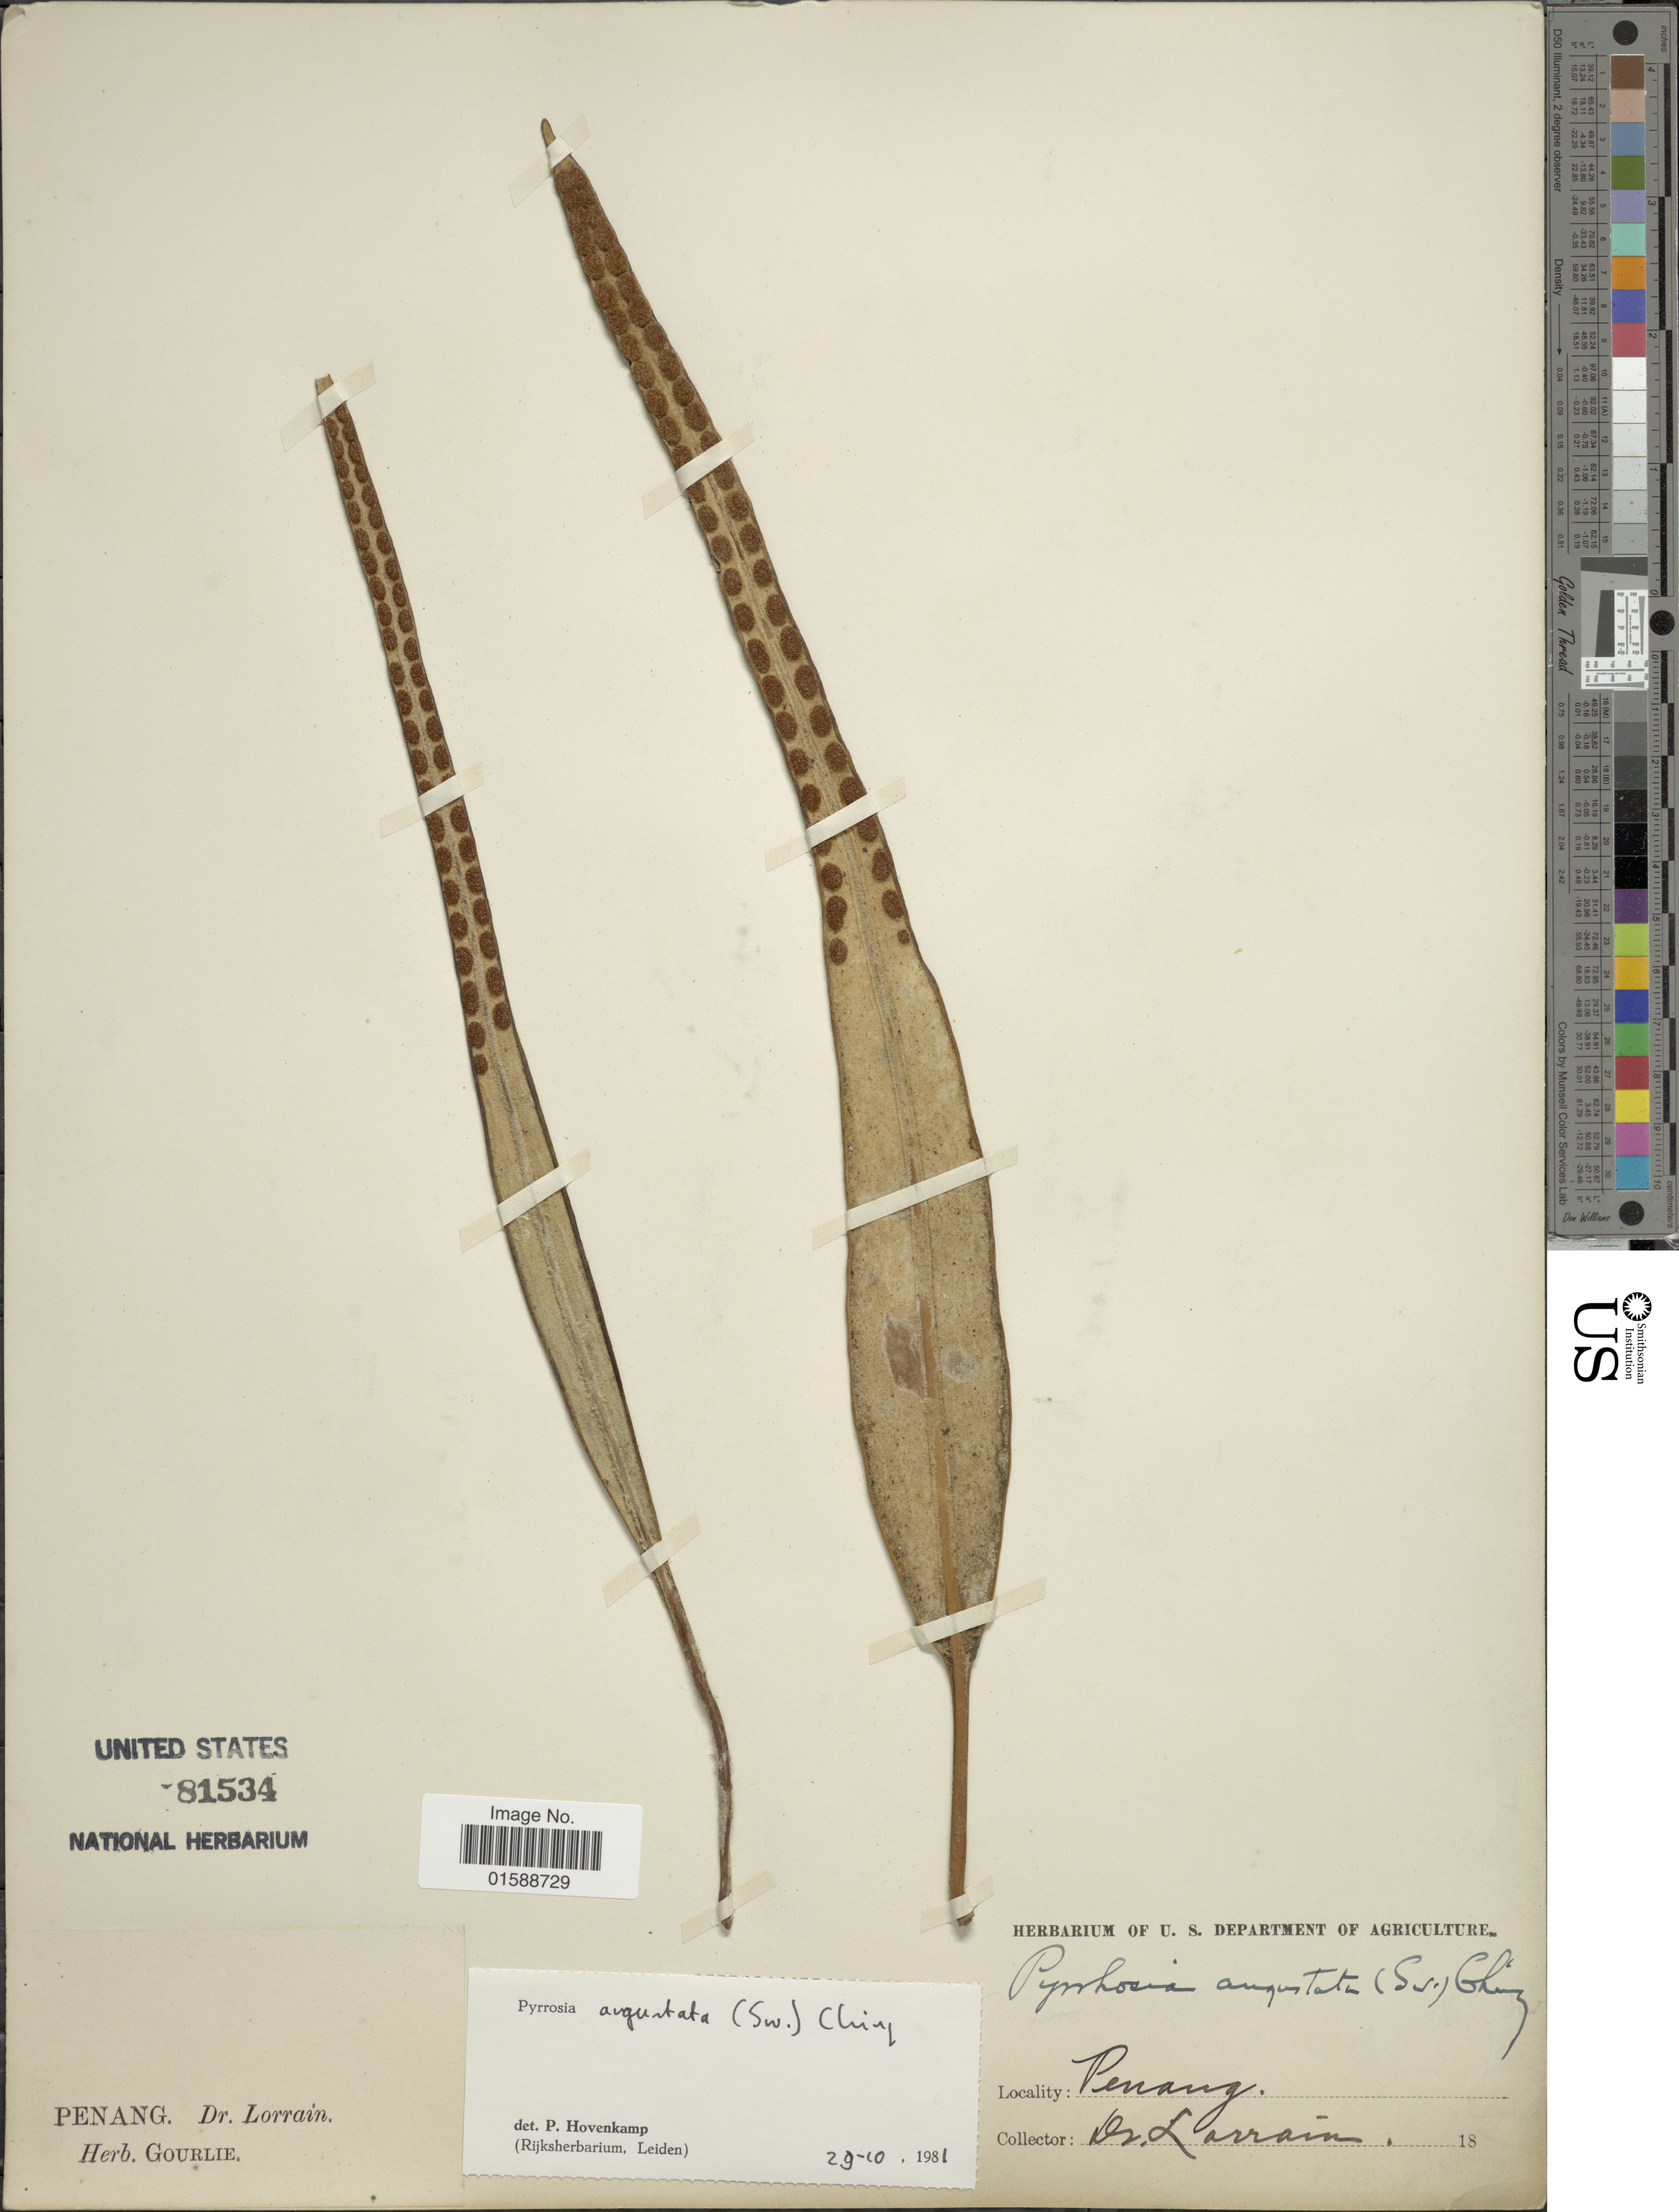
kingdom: Plantae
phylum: Tracheophyta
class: Polypodiopsida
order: Polypodiales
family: Polypodiaceae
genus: Pyrrosia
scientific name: Pyrrosia angustata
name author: (Sw.) Ching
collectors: -- Lorrain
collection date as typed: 18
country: Malaysia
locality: Penang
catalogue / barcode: US 81534